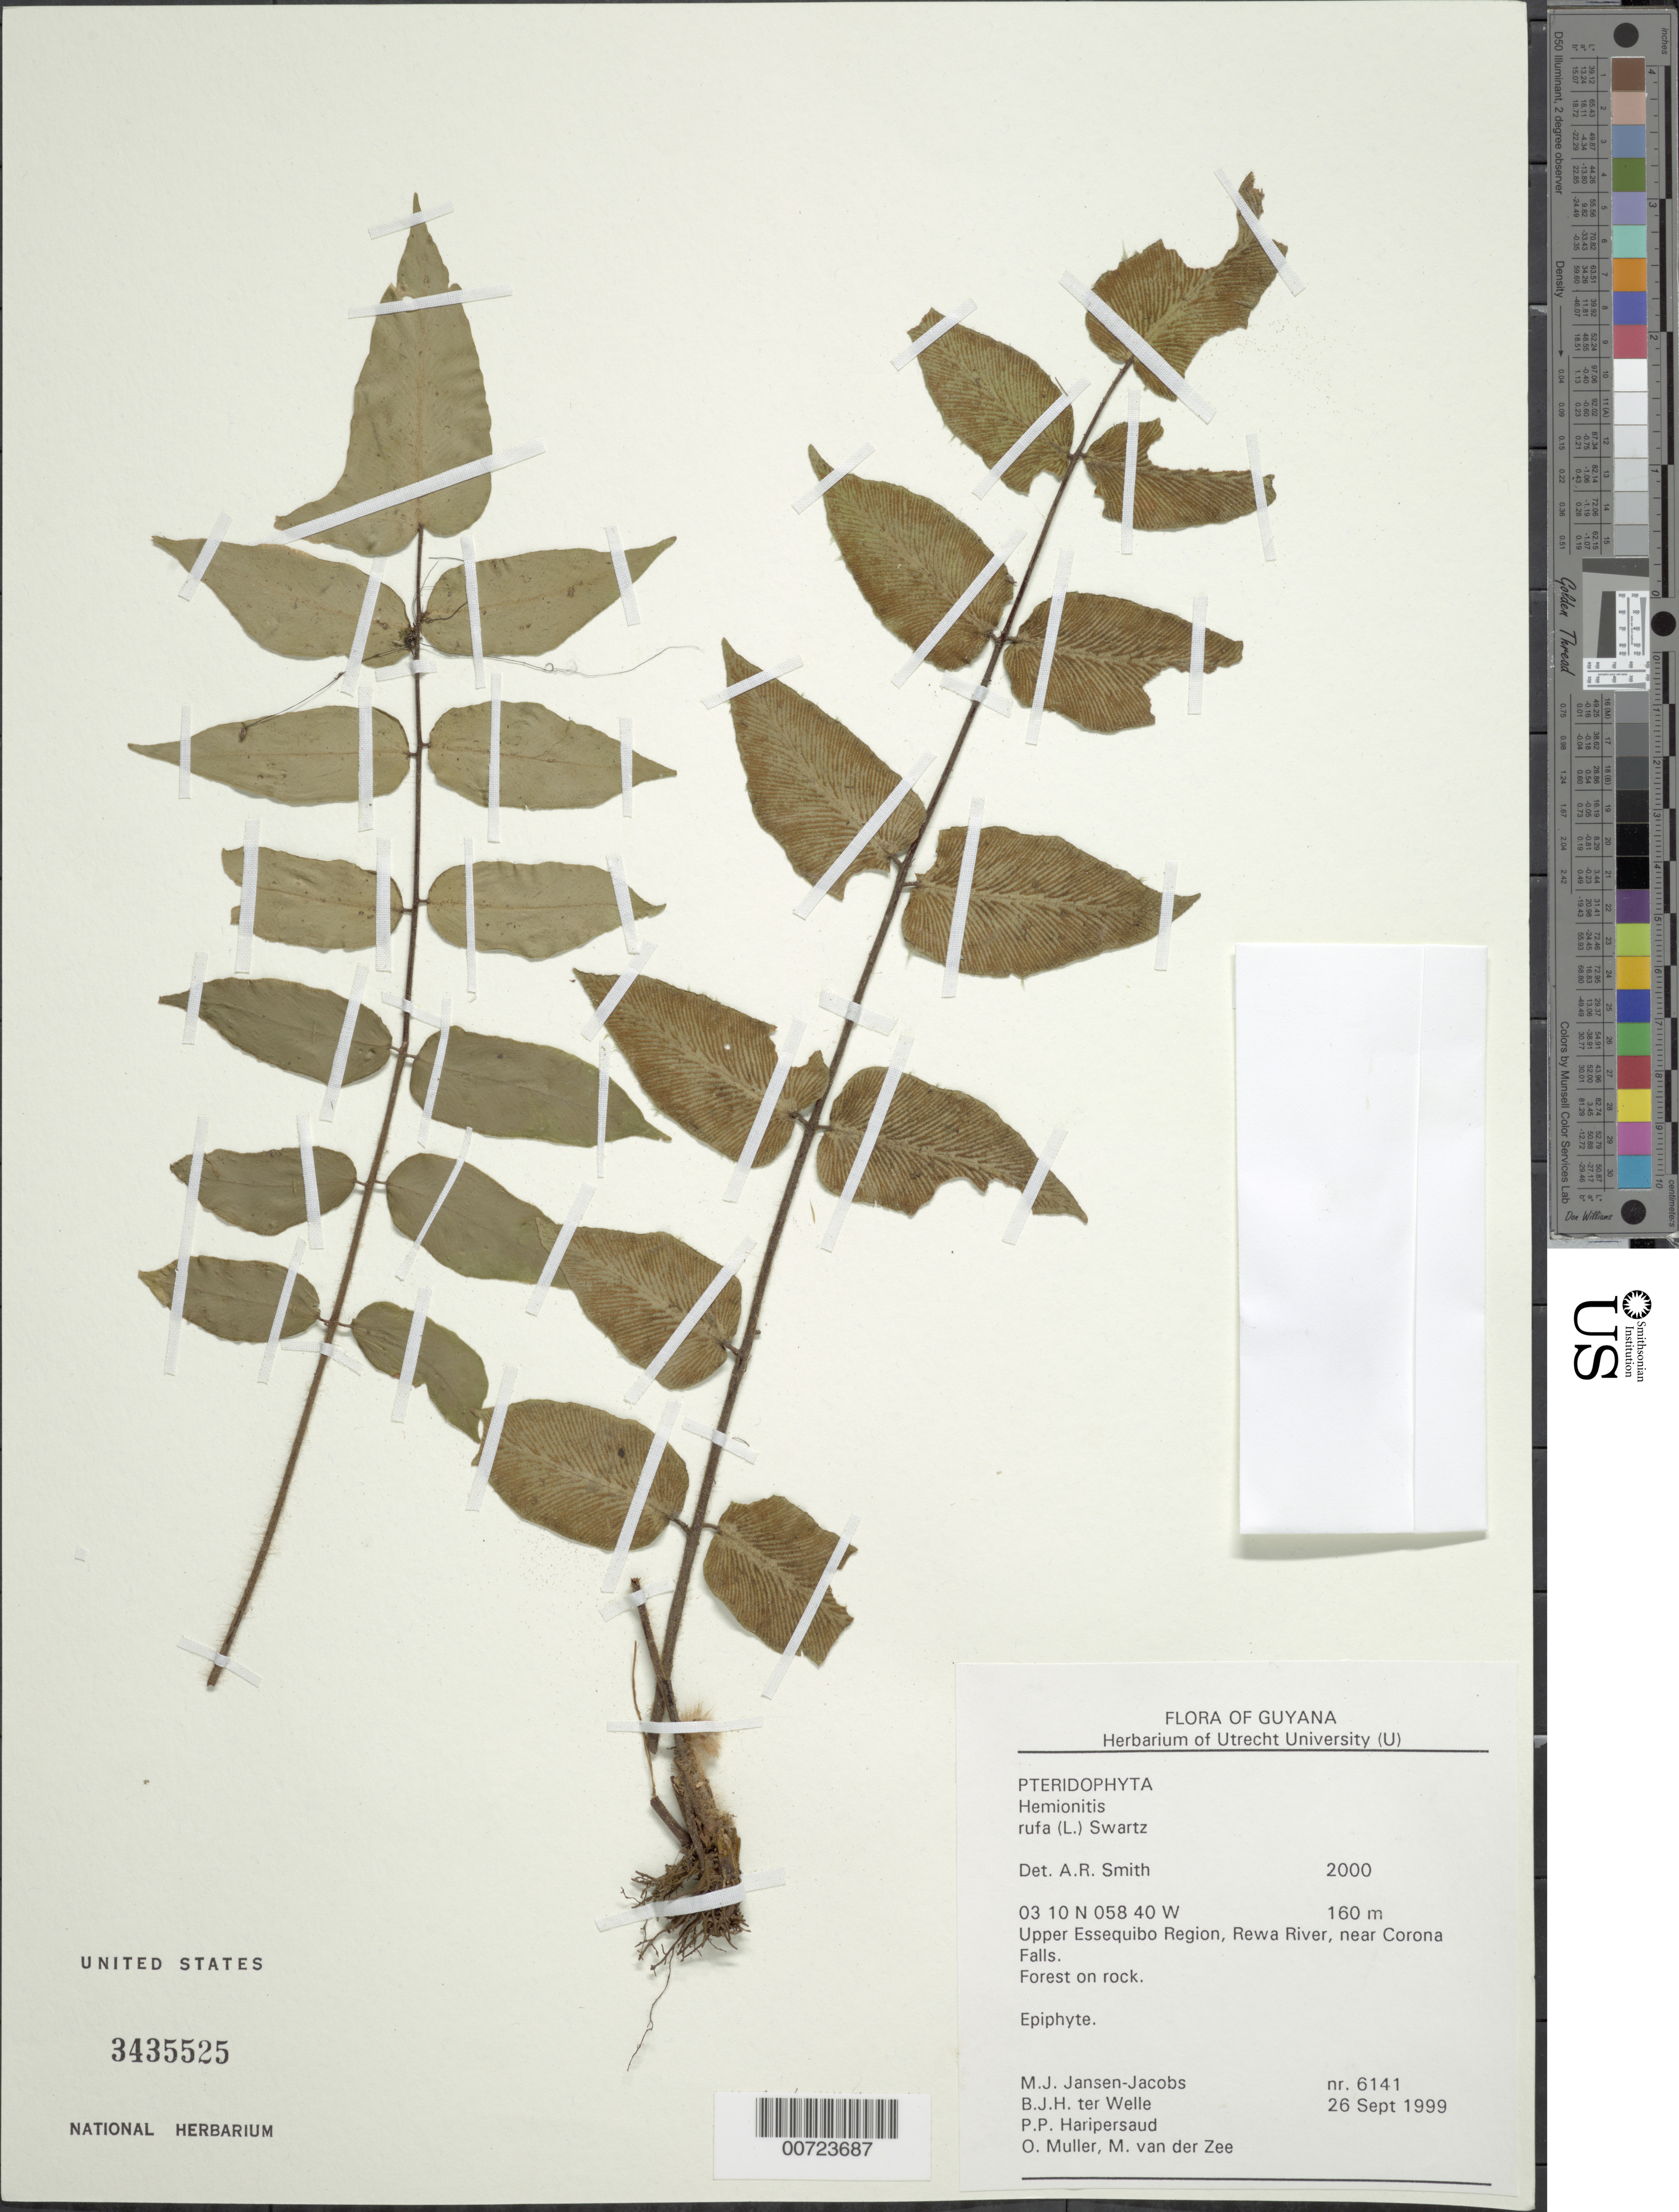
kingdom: Plantae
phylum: Tracheophyta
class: Polypodiopsida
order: Polypodiales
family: Pteridaceae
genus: Hemionitis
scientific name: Hemionitis rufa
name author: (L.) Sw.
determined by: Smith, Alan R., (UC)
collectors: M. J. Jansen-Jacobs, B. Welle, P. Haripersaud, O. Muller & M. van der Zee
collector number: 6141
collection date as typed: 26-Sep-99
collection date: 1999-09-26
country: Guyana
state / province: U. Takutu-U. Essequibo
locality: Rewa River, near Corona Falls, Upper Essequibo Region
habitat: Forest on rock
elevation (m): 160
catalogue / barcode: US 3435525